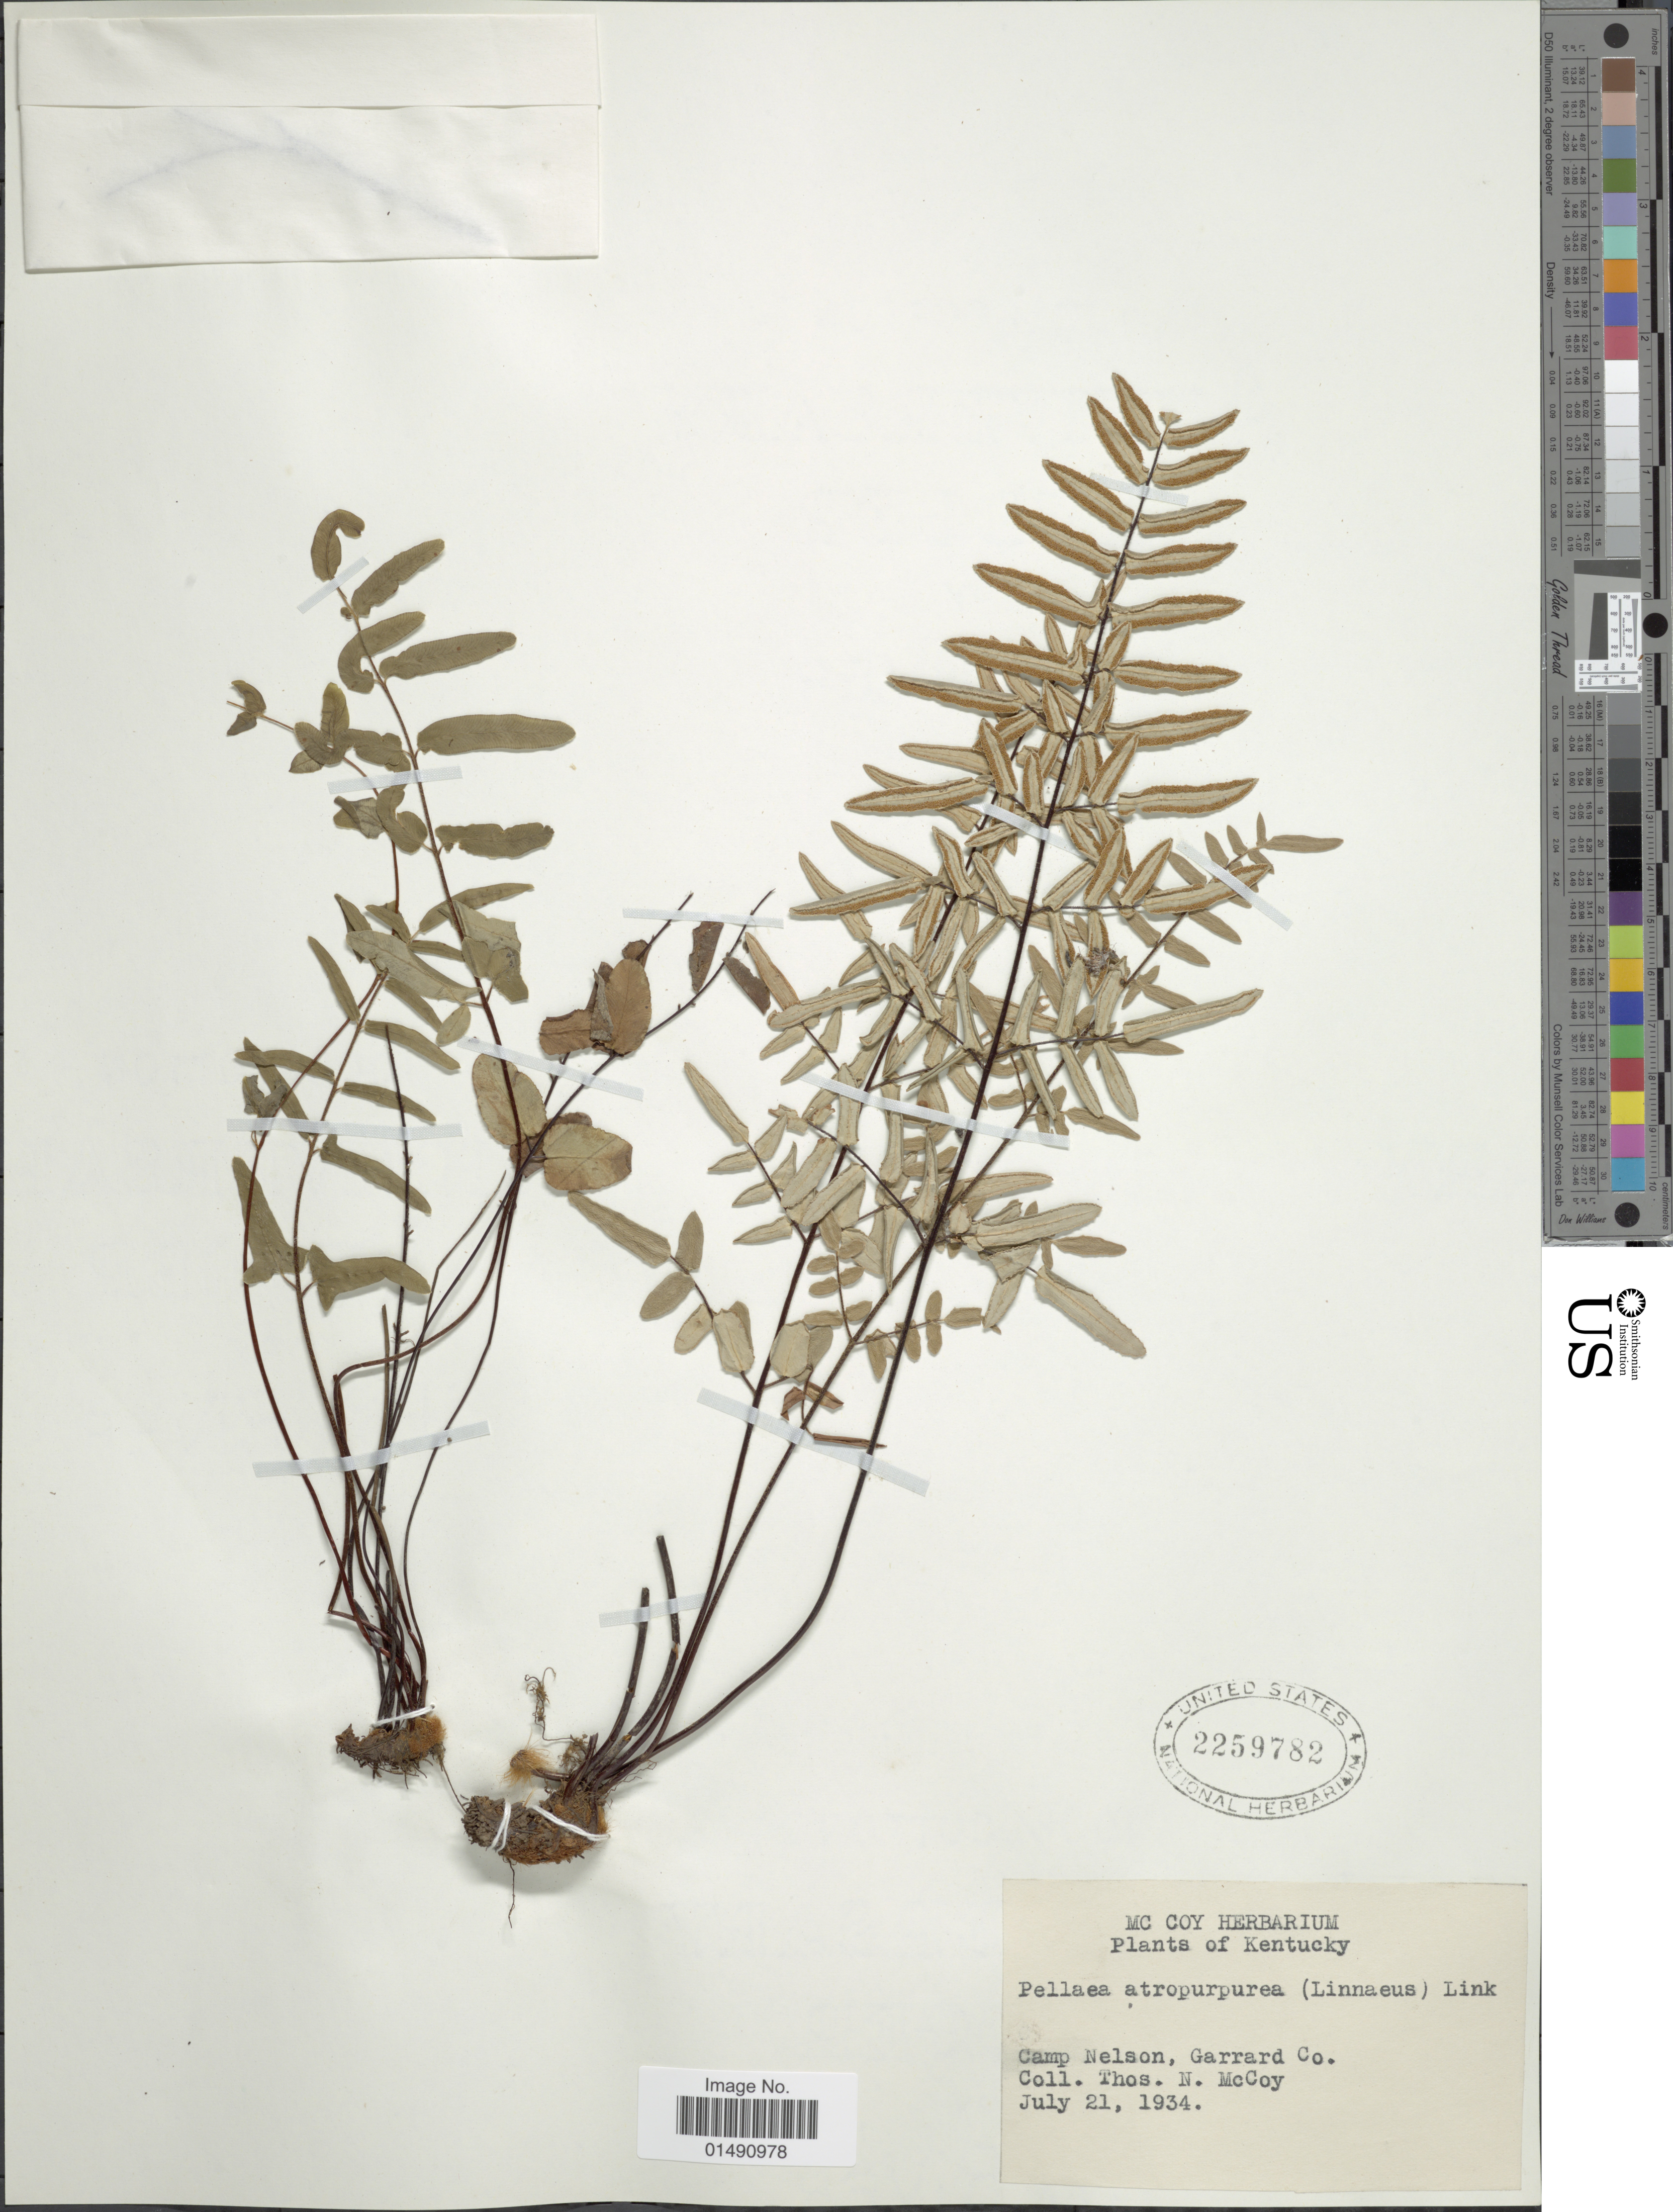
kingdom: Plantae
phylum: Tracheophyta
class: Polypodiopsida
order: Polypodiales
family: Pteridaceae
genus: Pellaea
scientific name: Pellaea atropurpurea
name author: (L.) Link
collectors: T. N. McCoy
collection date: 1934-07-21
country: United States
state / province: Kentucky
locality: Camp Nelson, Garrard Co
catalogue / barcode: US 2259782